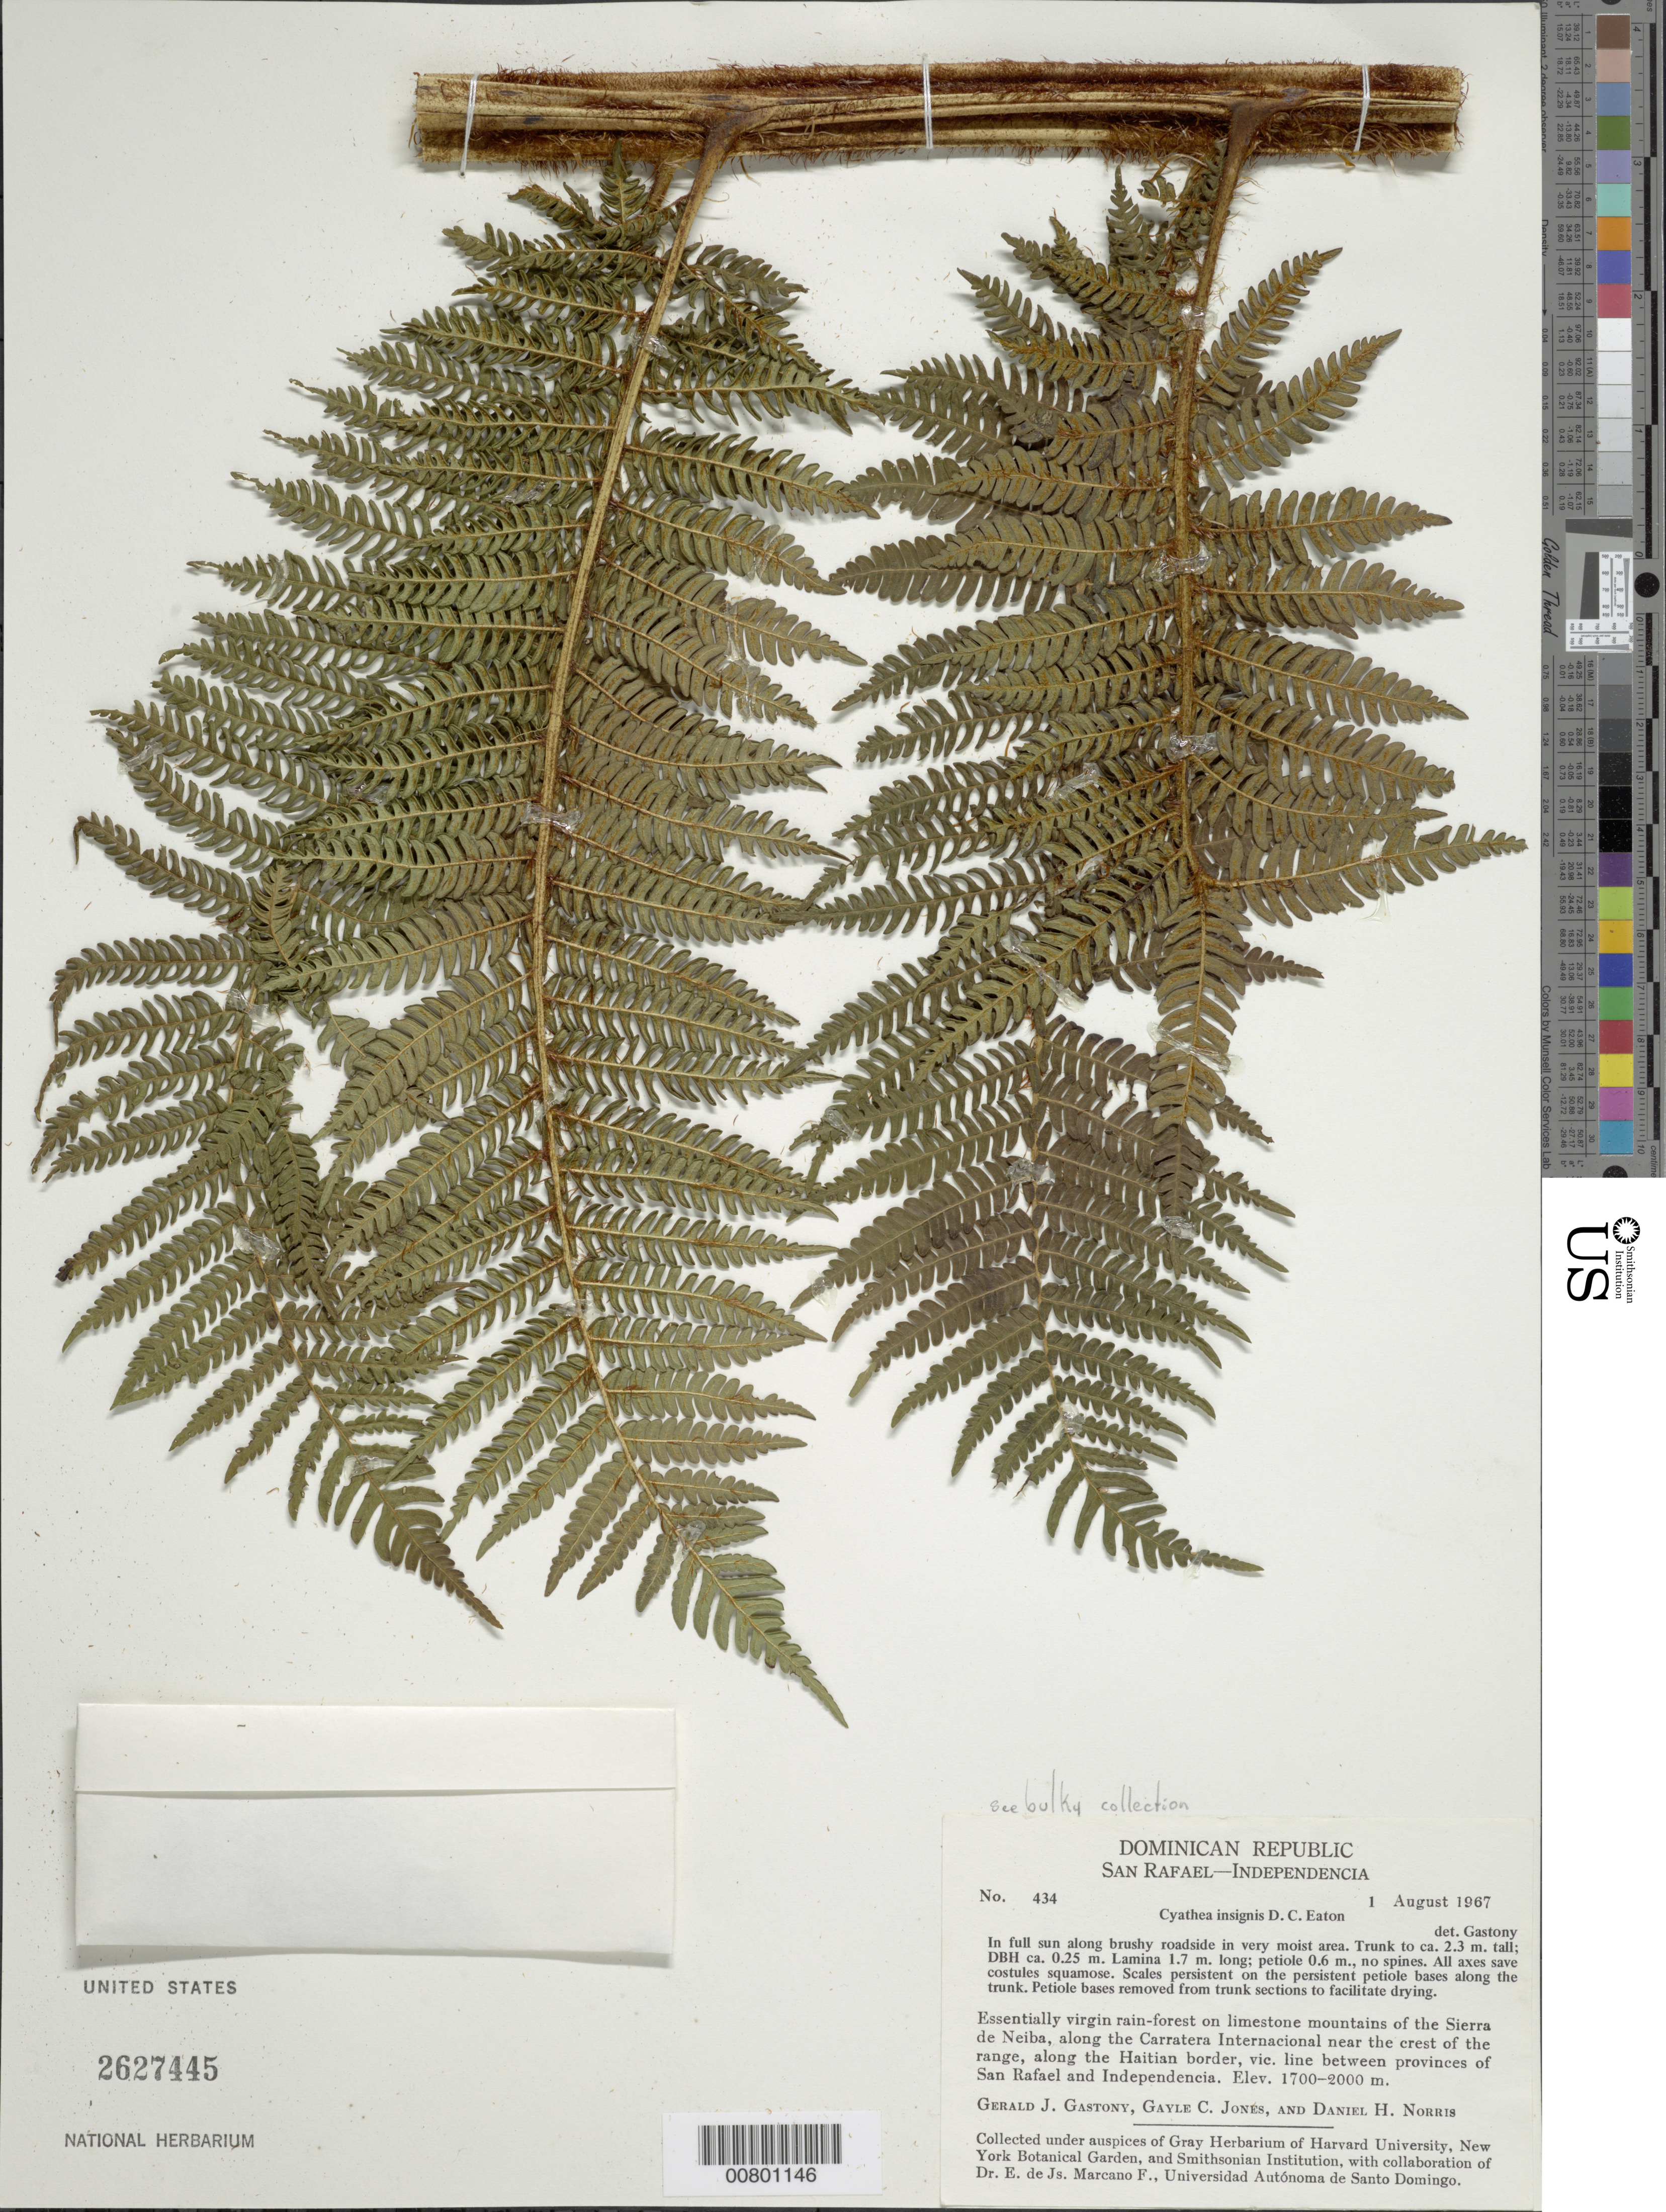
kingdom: Plantae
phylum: Tracheophyta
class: Polypodiopsida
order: Cyatheales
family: Cyatheaceae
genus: Sphaeropteris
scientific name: Sphaeropteris insignis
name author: (Eaton) R.M. Tryon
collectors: G. Gastony, G. C. Jones & D. H. Norris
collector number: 434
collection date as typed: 01 Aug 1967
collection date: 1967-08-01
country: Dominican Republic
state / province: Independencia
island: Hispaniola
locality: Prov. San Rafael-Independencia, Sierra de Neiba, along Carratera Internacional, along Haitian border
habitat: Essentially virgin rainforest on limestone mountains; in full sun along brushy roadside in very moist area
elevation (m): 1700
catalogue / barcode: US 2627445